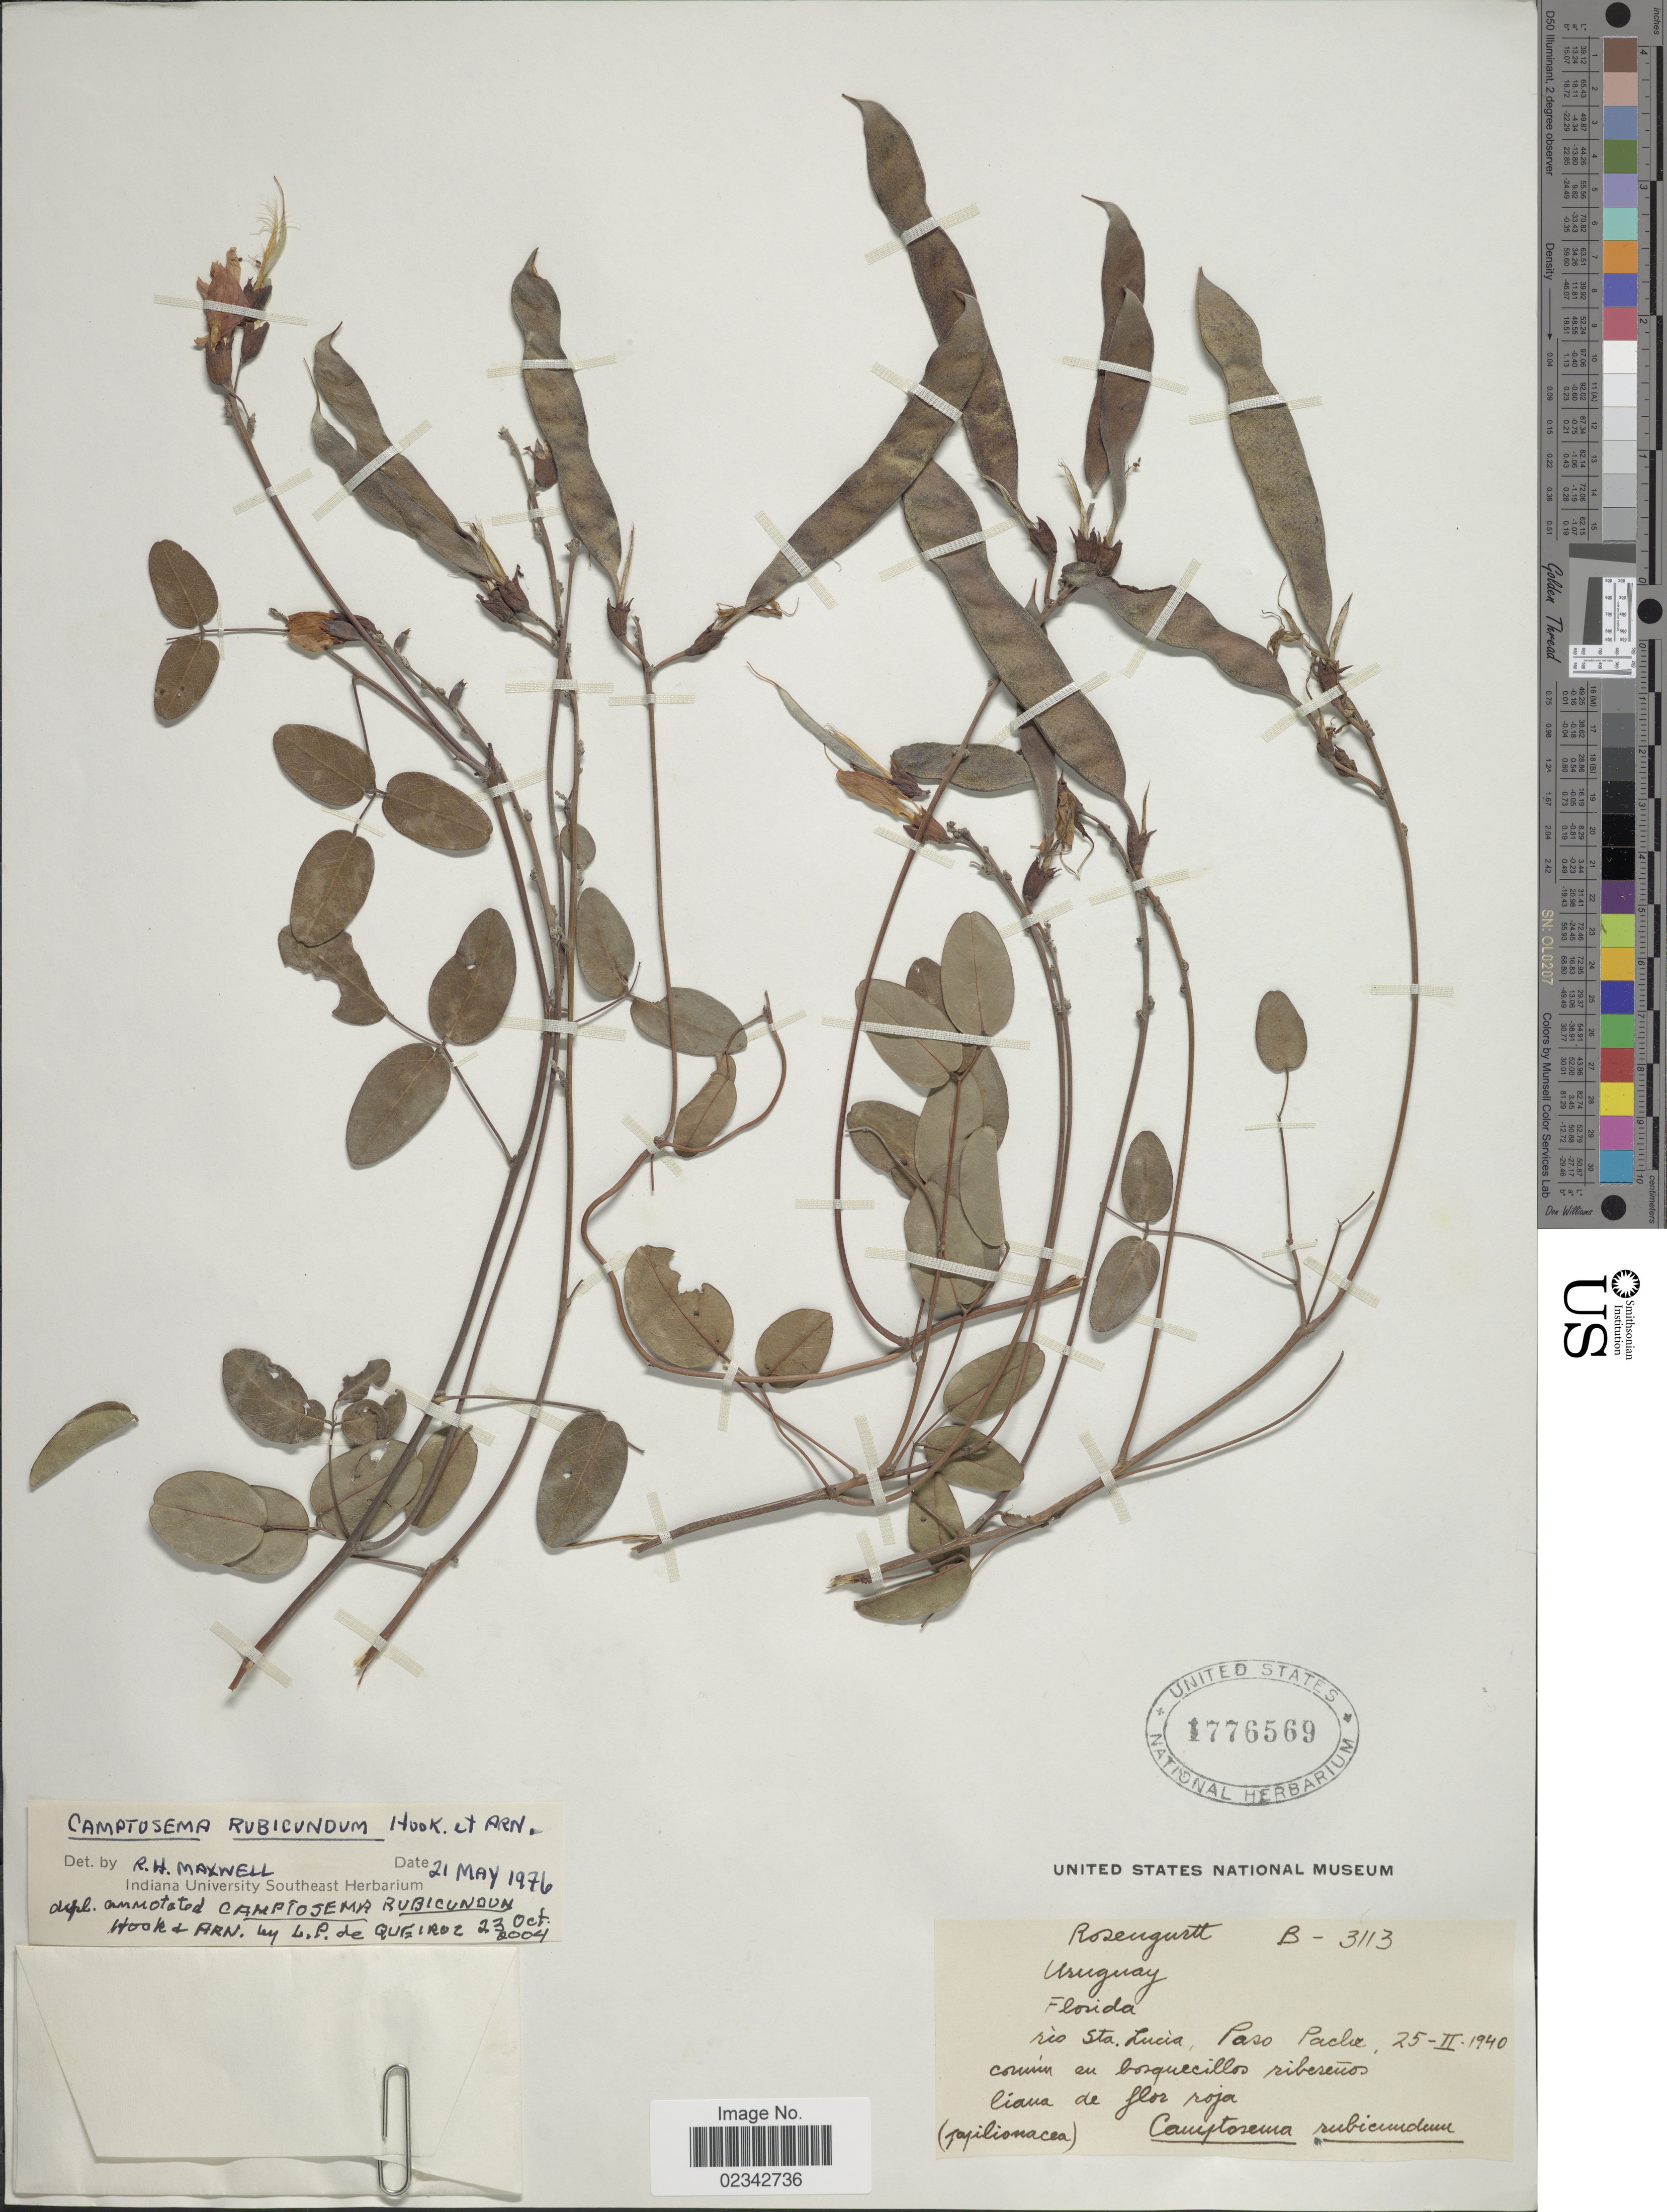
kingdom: Plantae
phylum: Tracheophyta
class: Magnoliopsida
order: Fabales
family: Fabaceae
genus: Camptosema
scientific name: Camptosema rubicundum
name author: Hook. & Arn.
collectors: Rosengurtt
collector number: B-3113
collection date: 1940-02-25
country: Uruguay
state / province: Florida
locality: Rio Sta. Lucia, Paso Paclie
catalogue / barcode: US 1776569